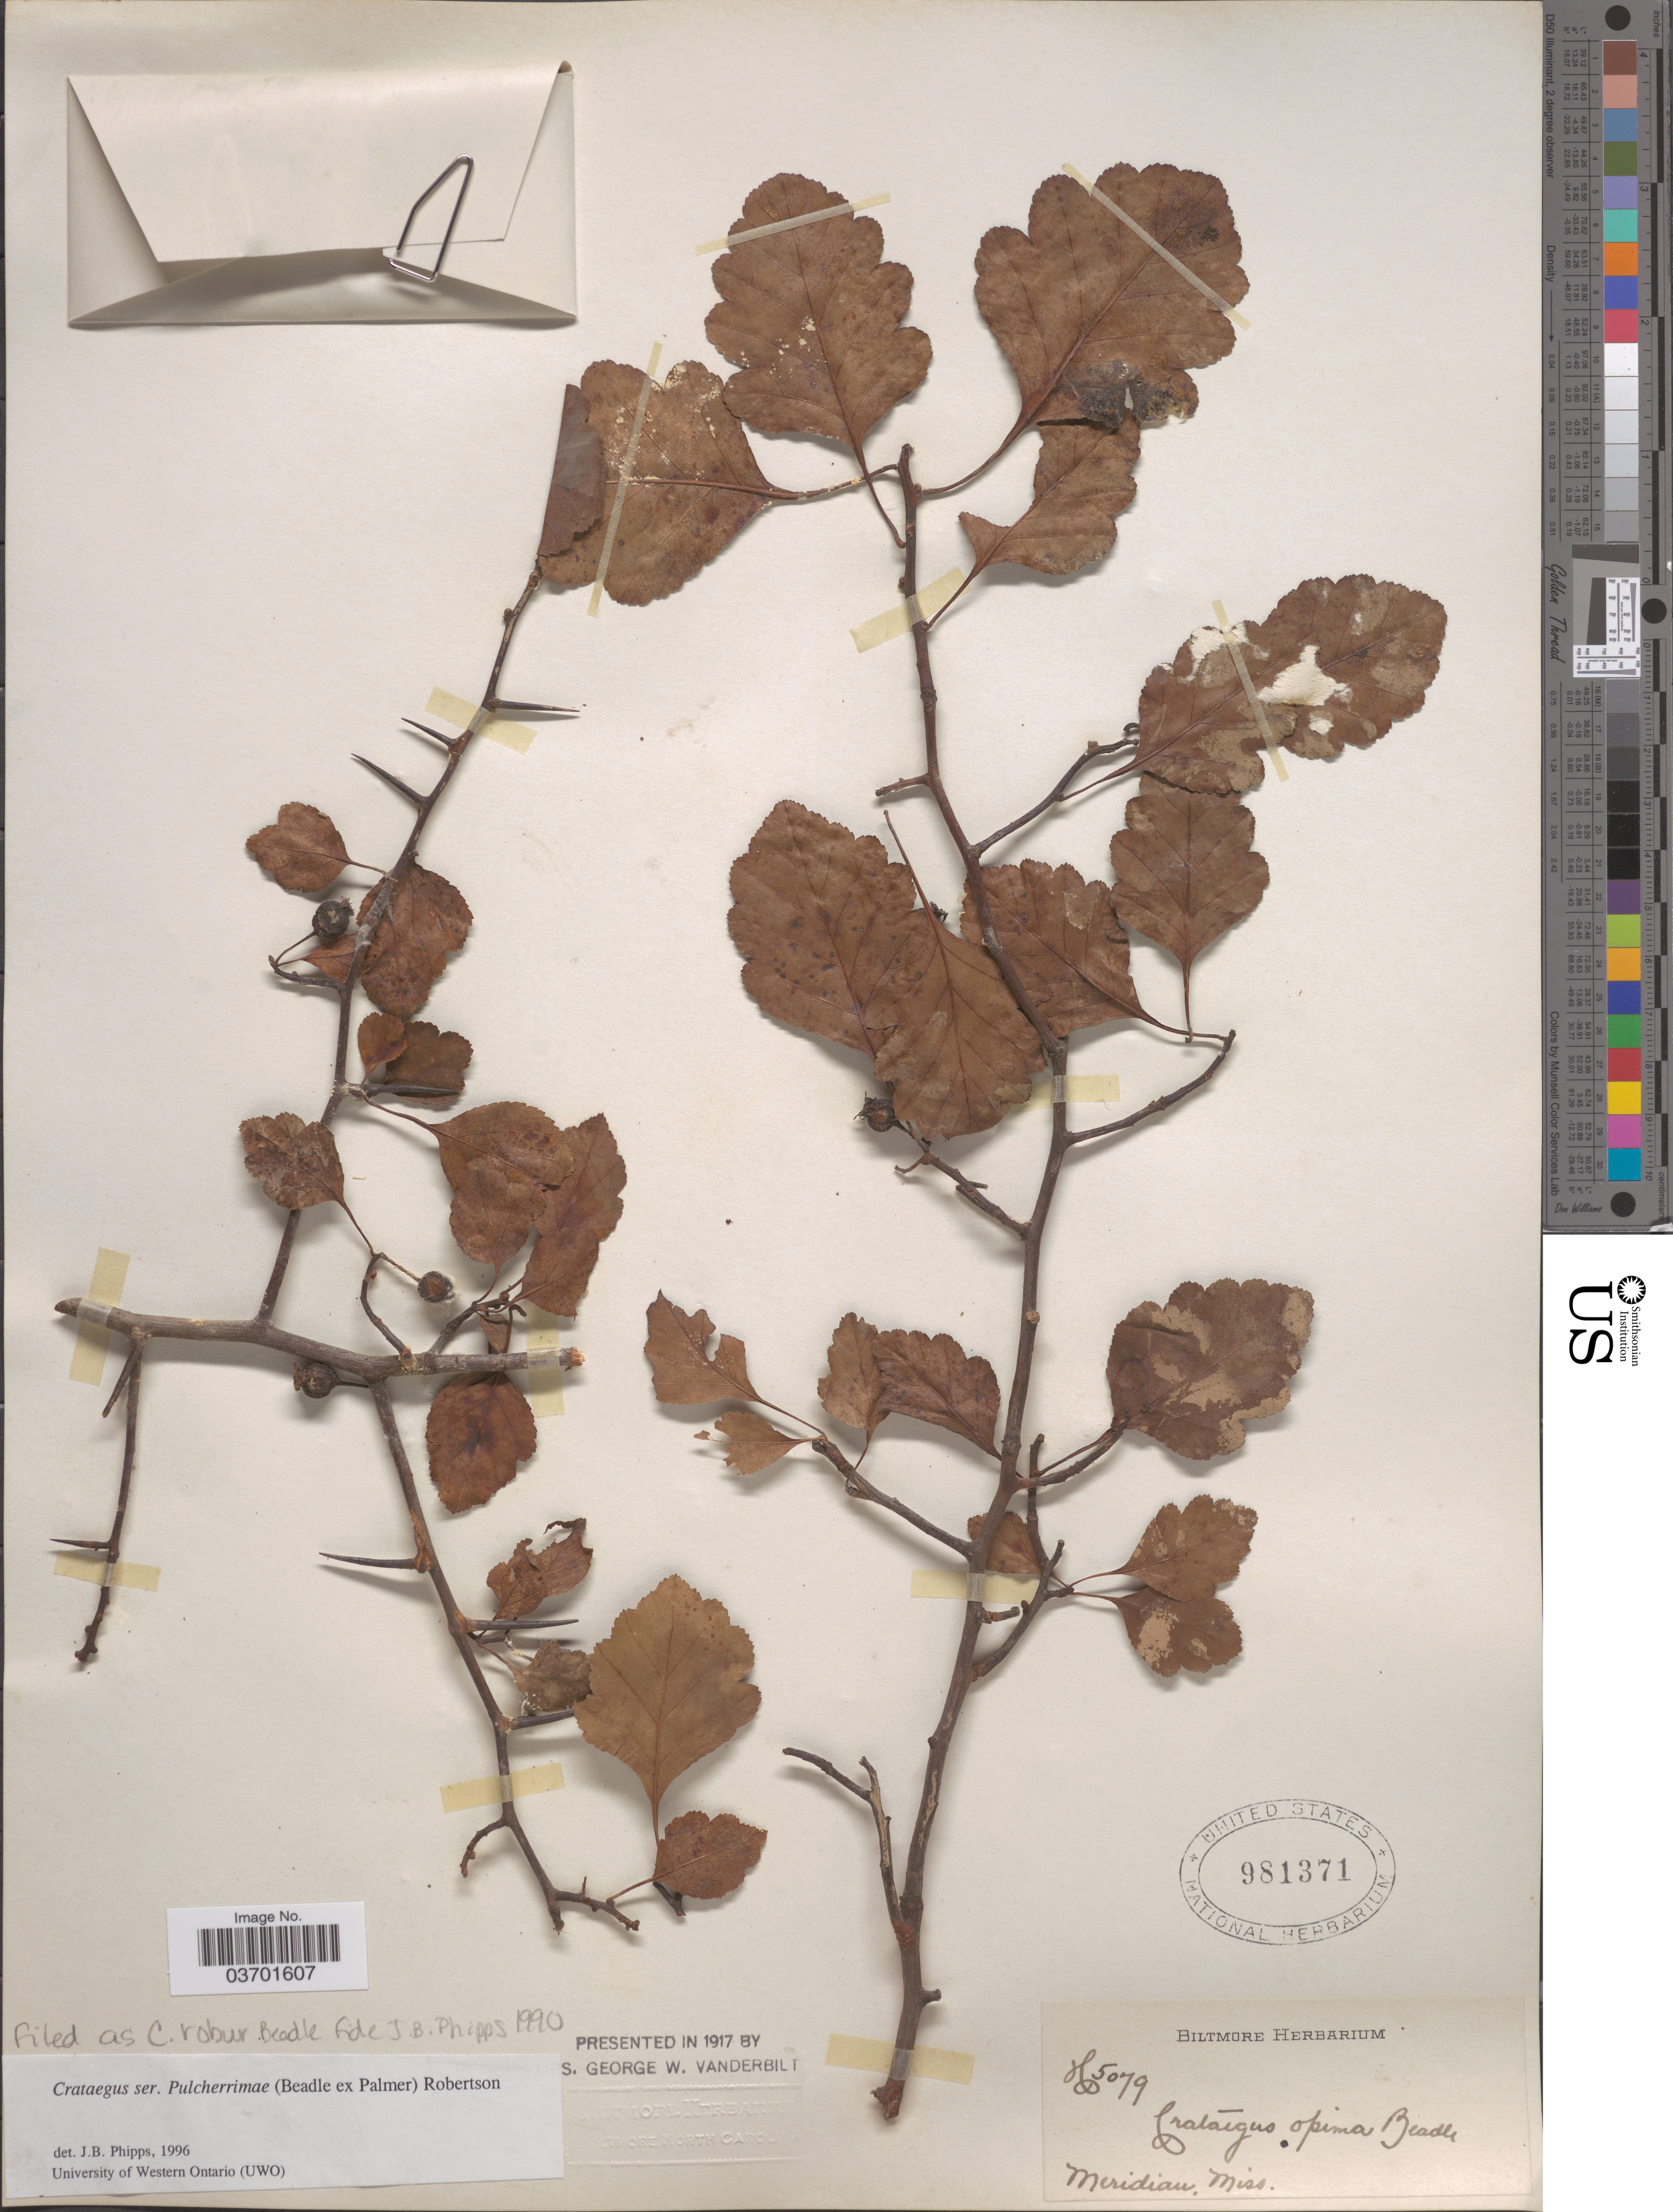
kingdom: Plantae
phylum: Tracheophyta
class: Magnoliopsida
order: Rosales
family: Rosaceae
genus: Crataegus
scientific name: Crataegus robur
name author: Beadle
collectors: ex herb. Biltmore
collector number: H5079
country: United States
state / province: Mississippi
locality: Meridian.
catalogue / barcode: US 981371